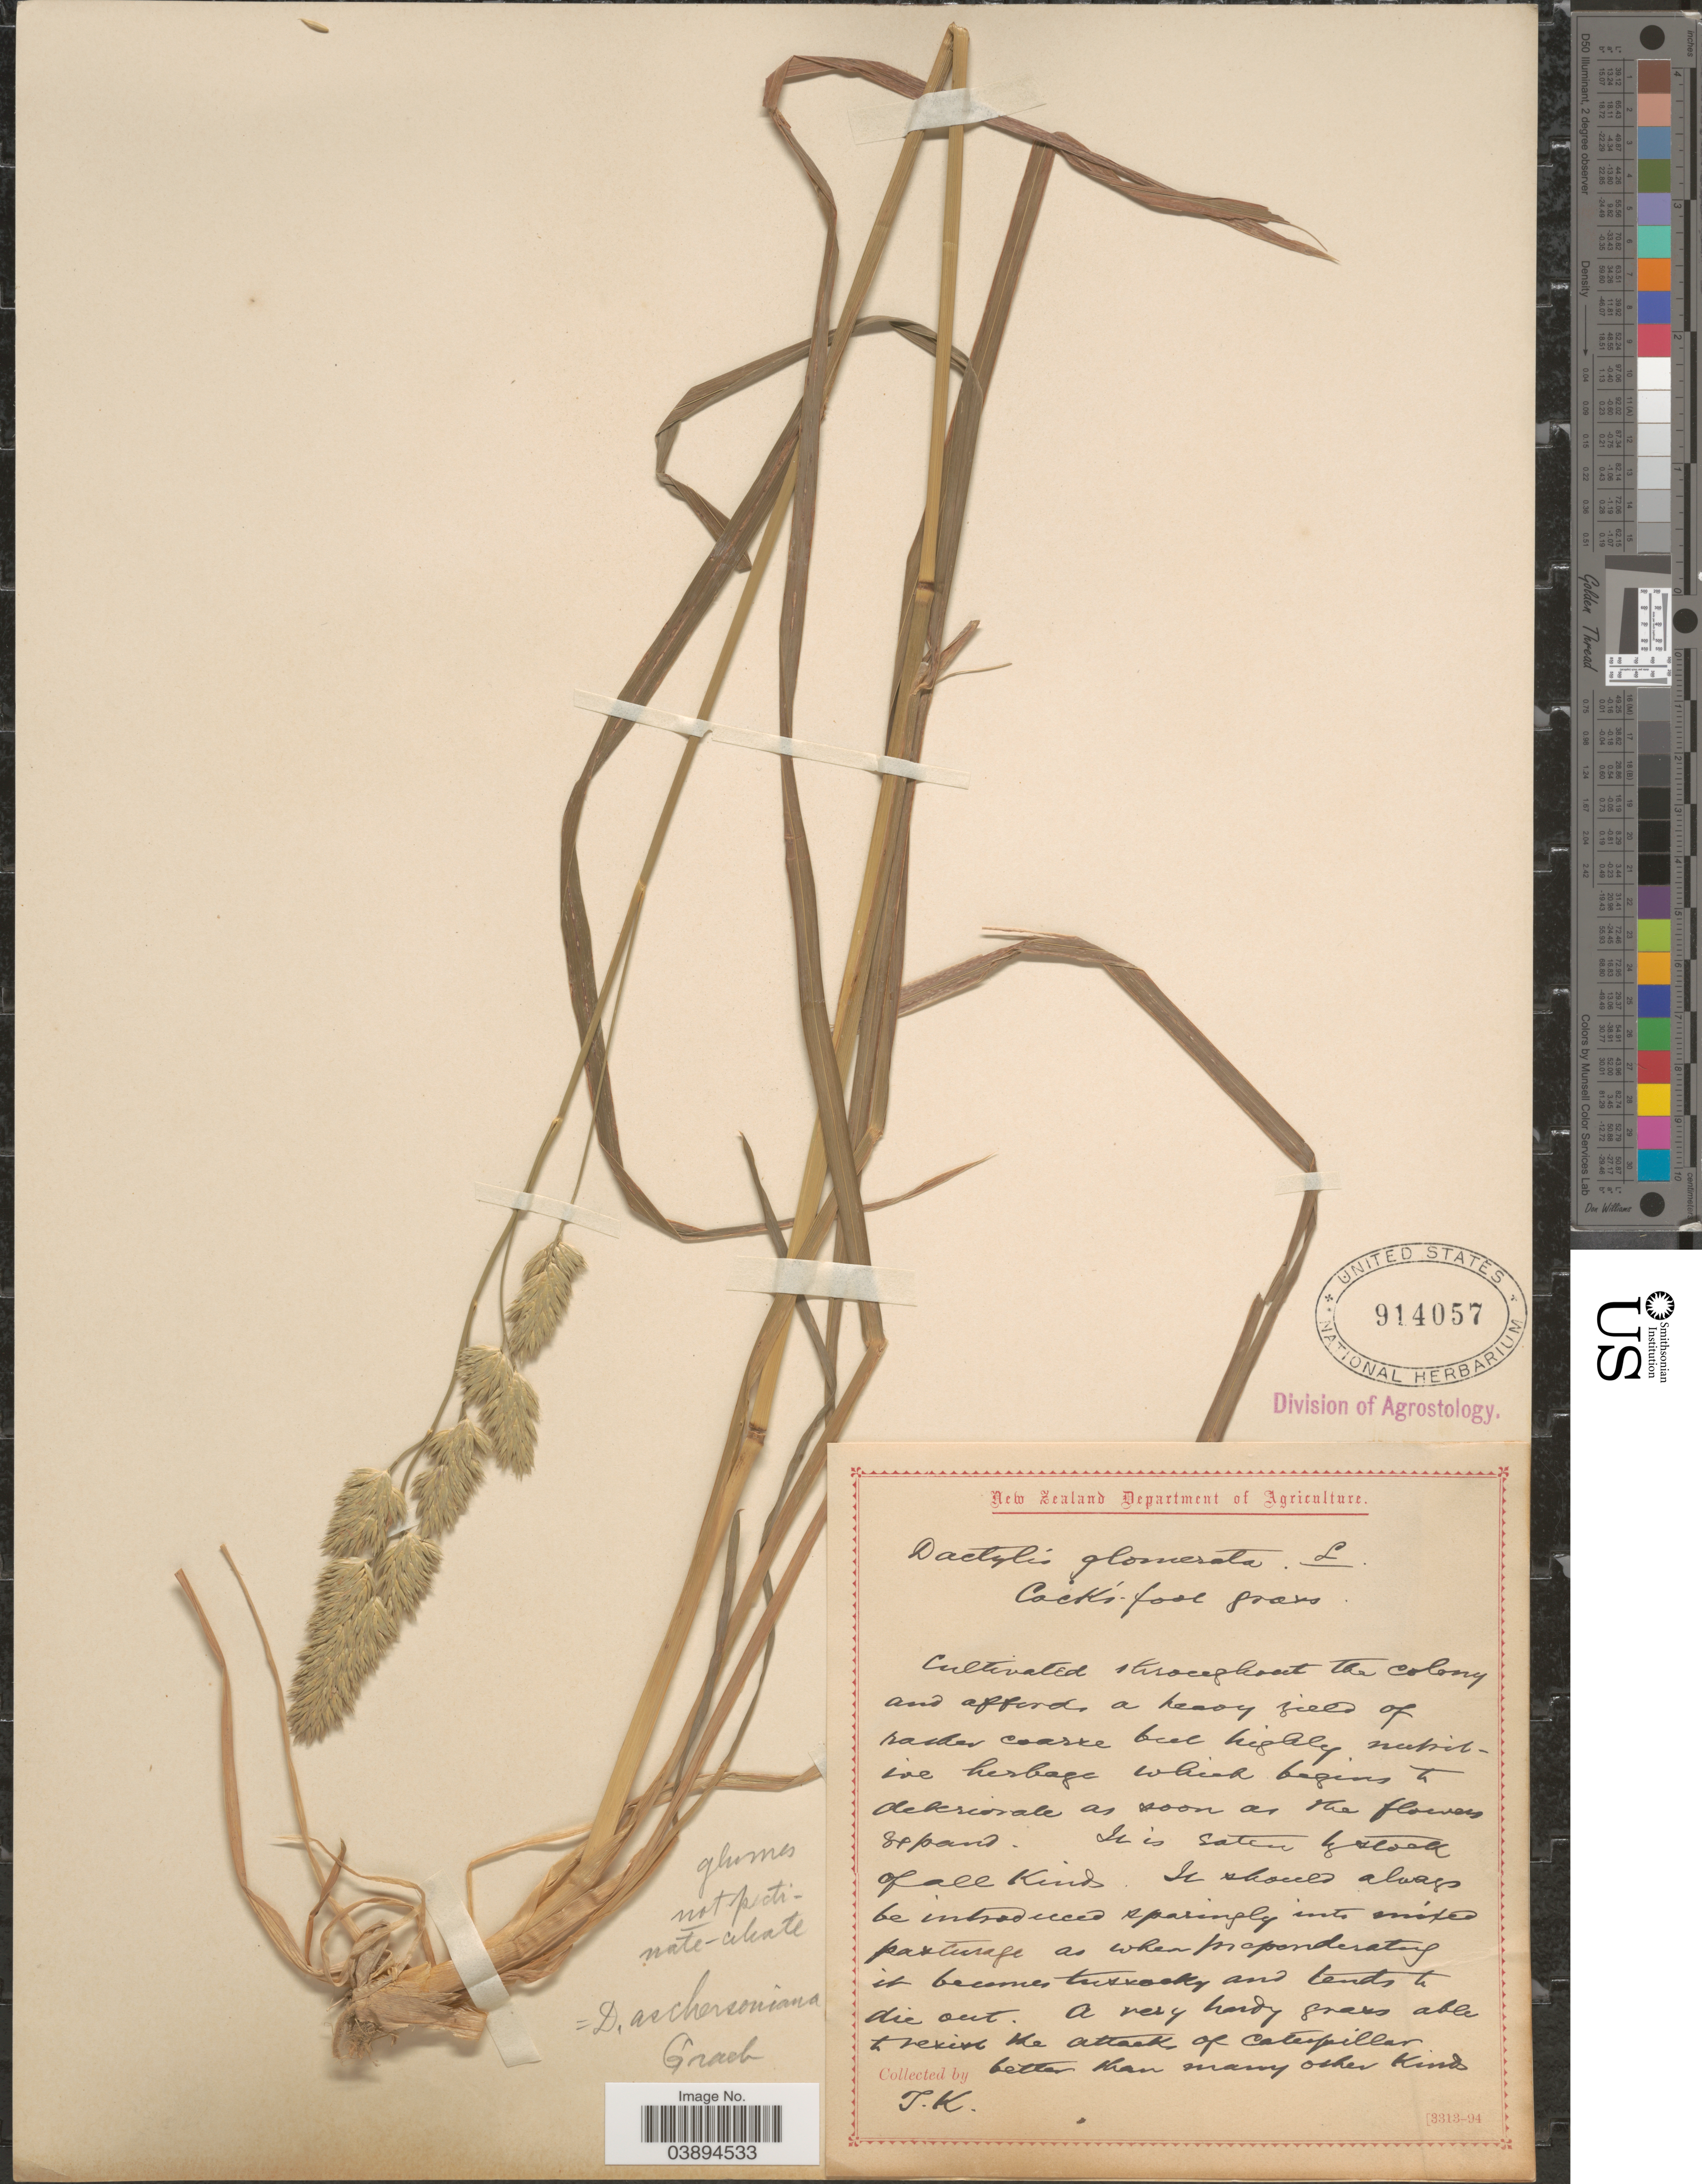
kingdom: Plantae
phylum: Tracheophyta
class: Liliopsida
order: Poales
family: Poaceae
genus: Dactylis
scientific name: Dactylis glomerata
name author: L.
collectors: J. K.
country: New Zealand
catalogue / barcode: US 914057